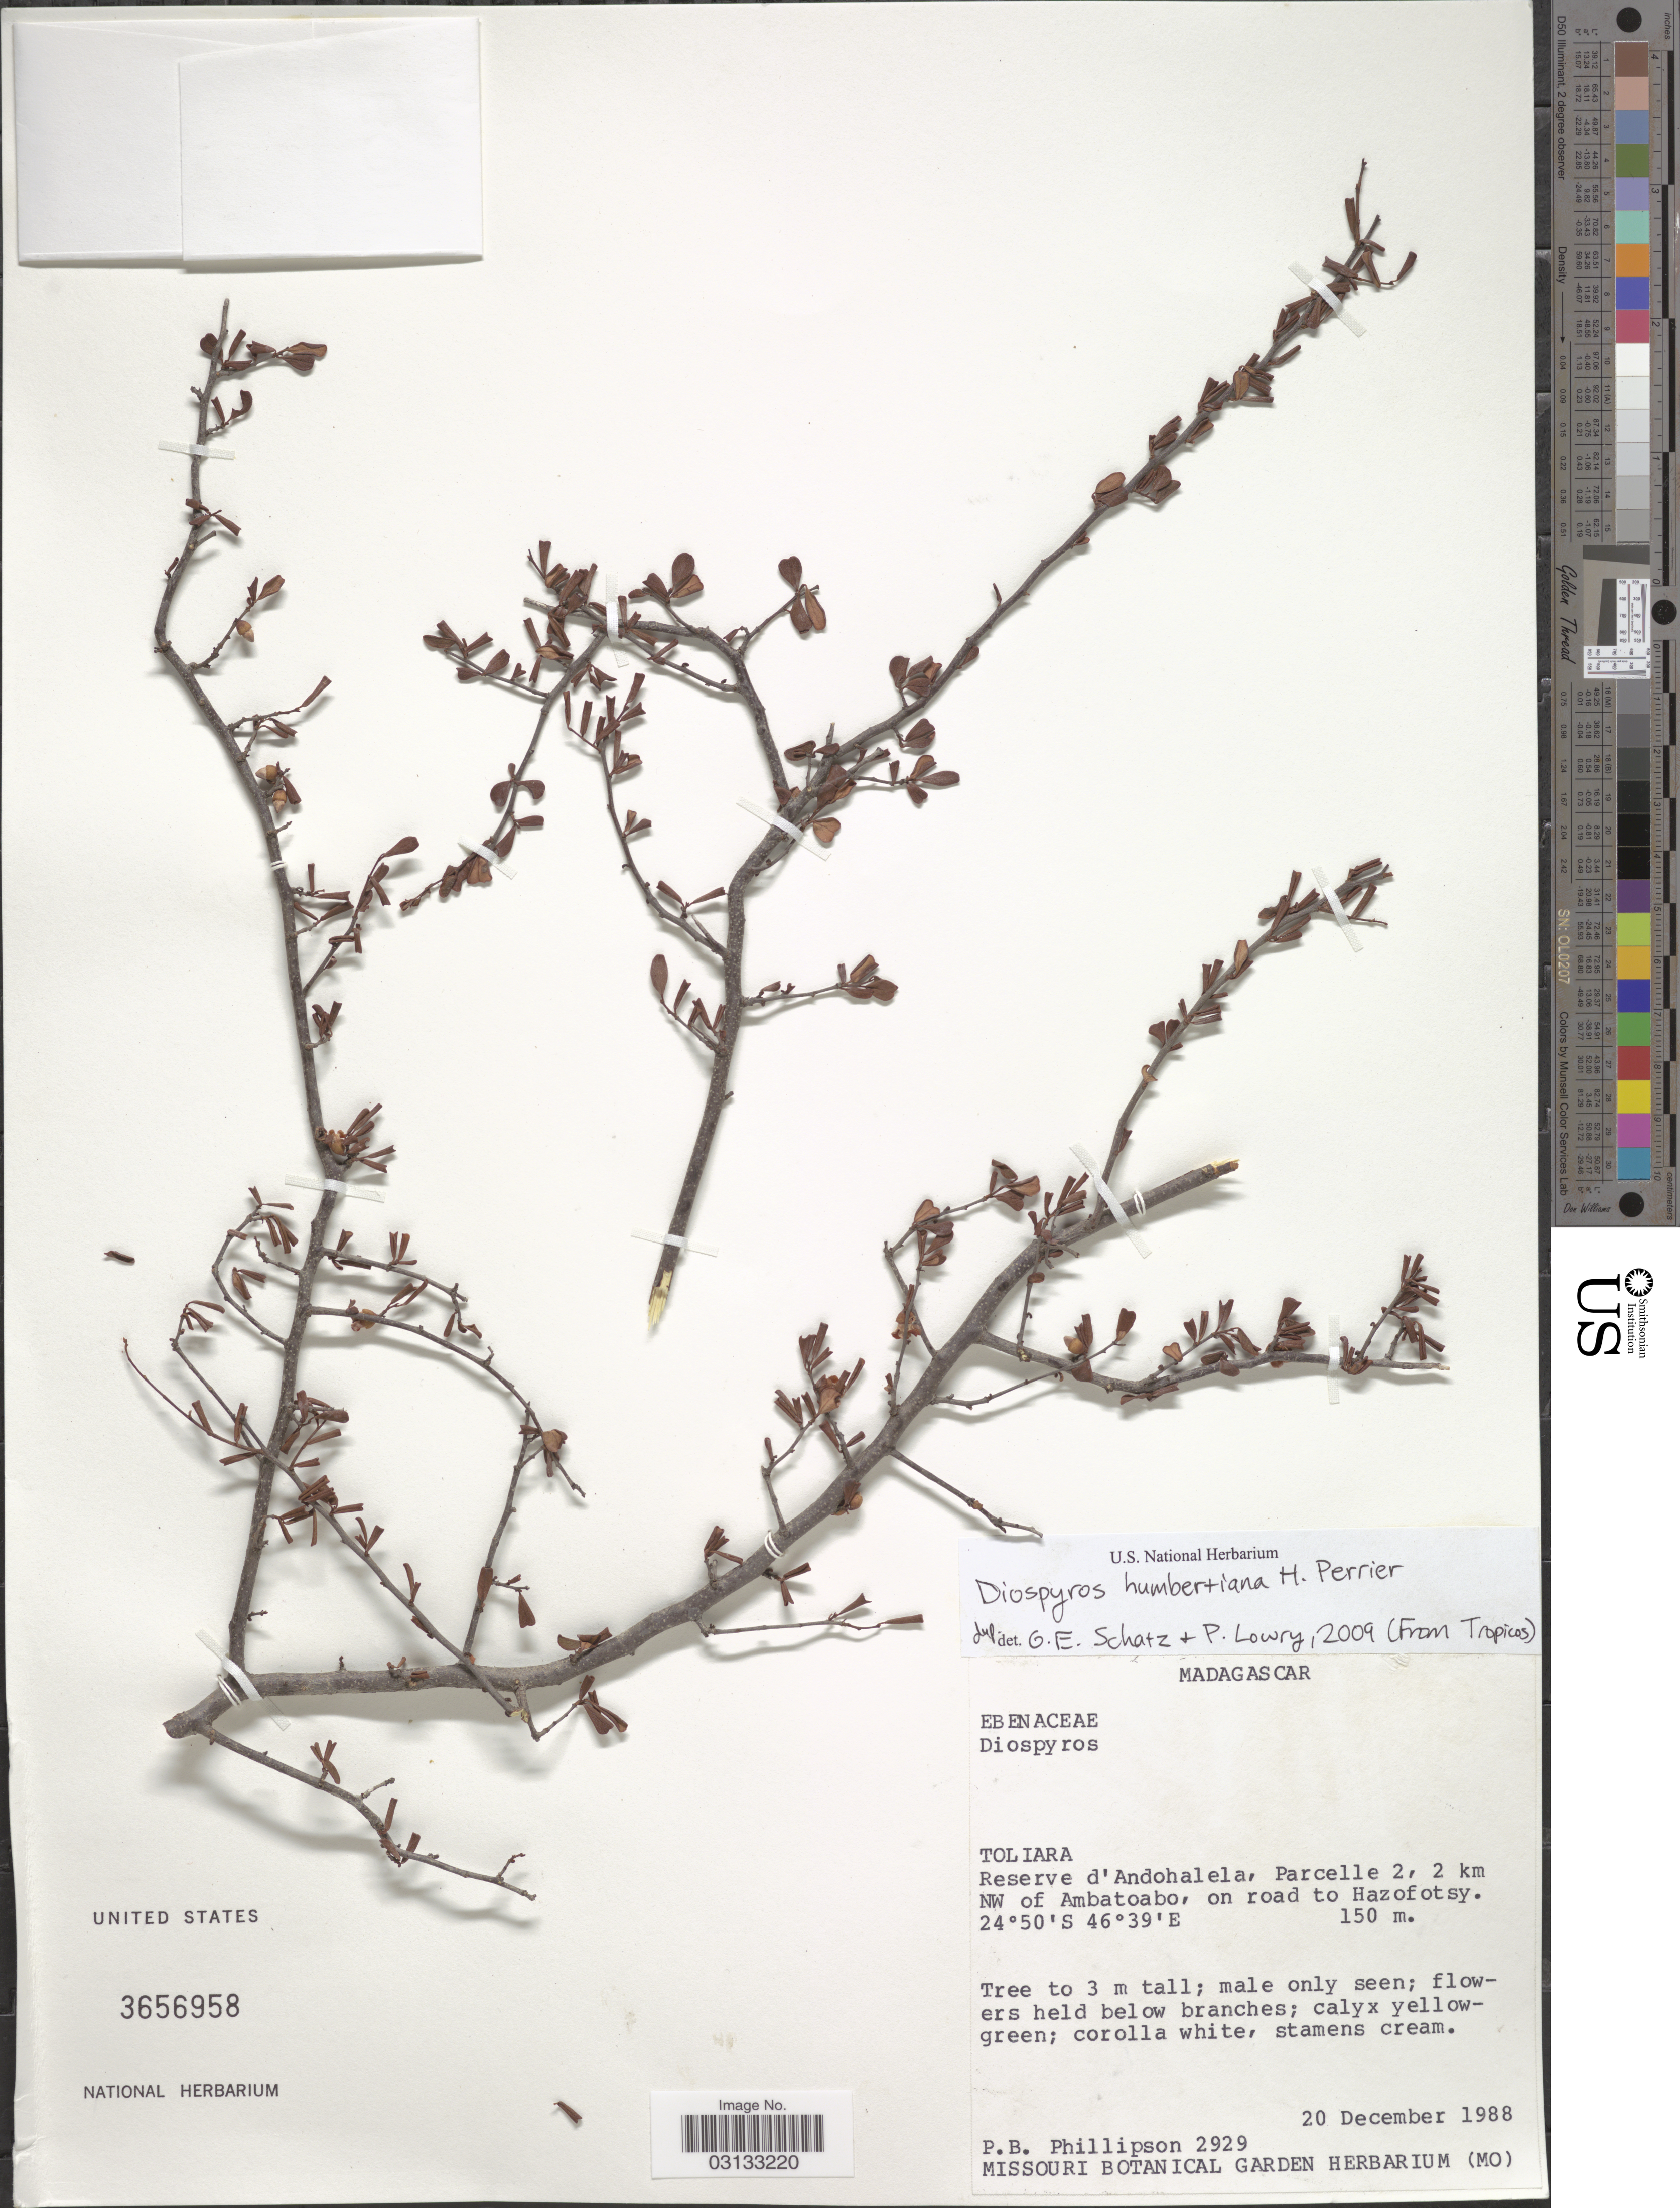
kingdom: Plantae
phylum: Tracheophyta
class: Magnoliopsida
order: Ericales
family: Ebenaceae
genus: Diospyros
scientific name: Diospyros humbertiana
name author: H. Perrier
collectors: P. B. Phillipson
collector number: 2929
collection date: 1988-12-20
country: Madagascar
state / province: Anosy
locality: Reserve d'Andohalela, Parcelle 2, 2 km NW of Ambatoabo, on road to Hazofotsy.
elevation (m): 150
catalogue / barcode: US 3656958